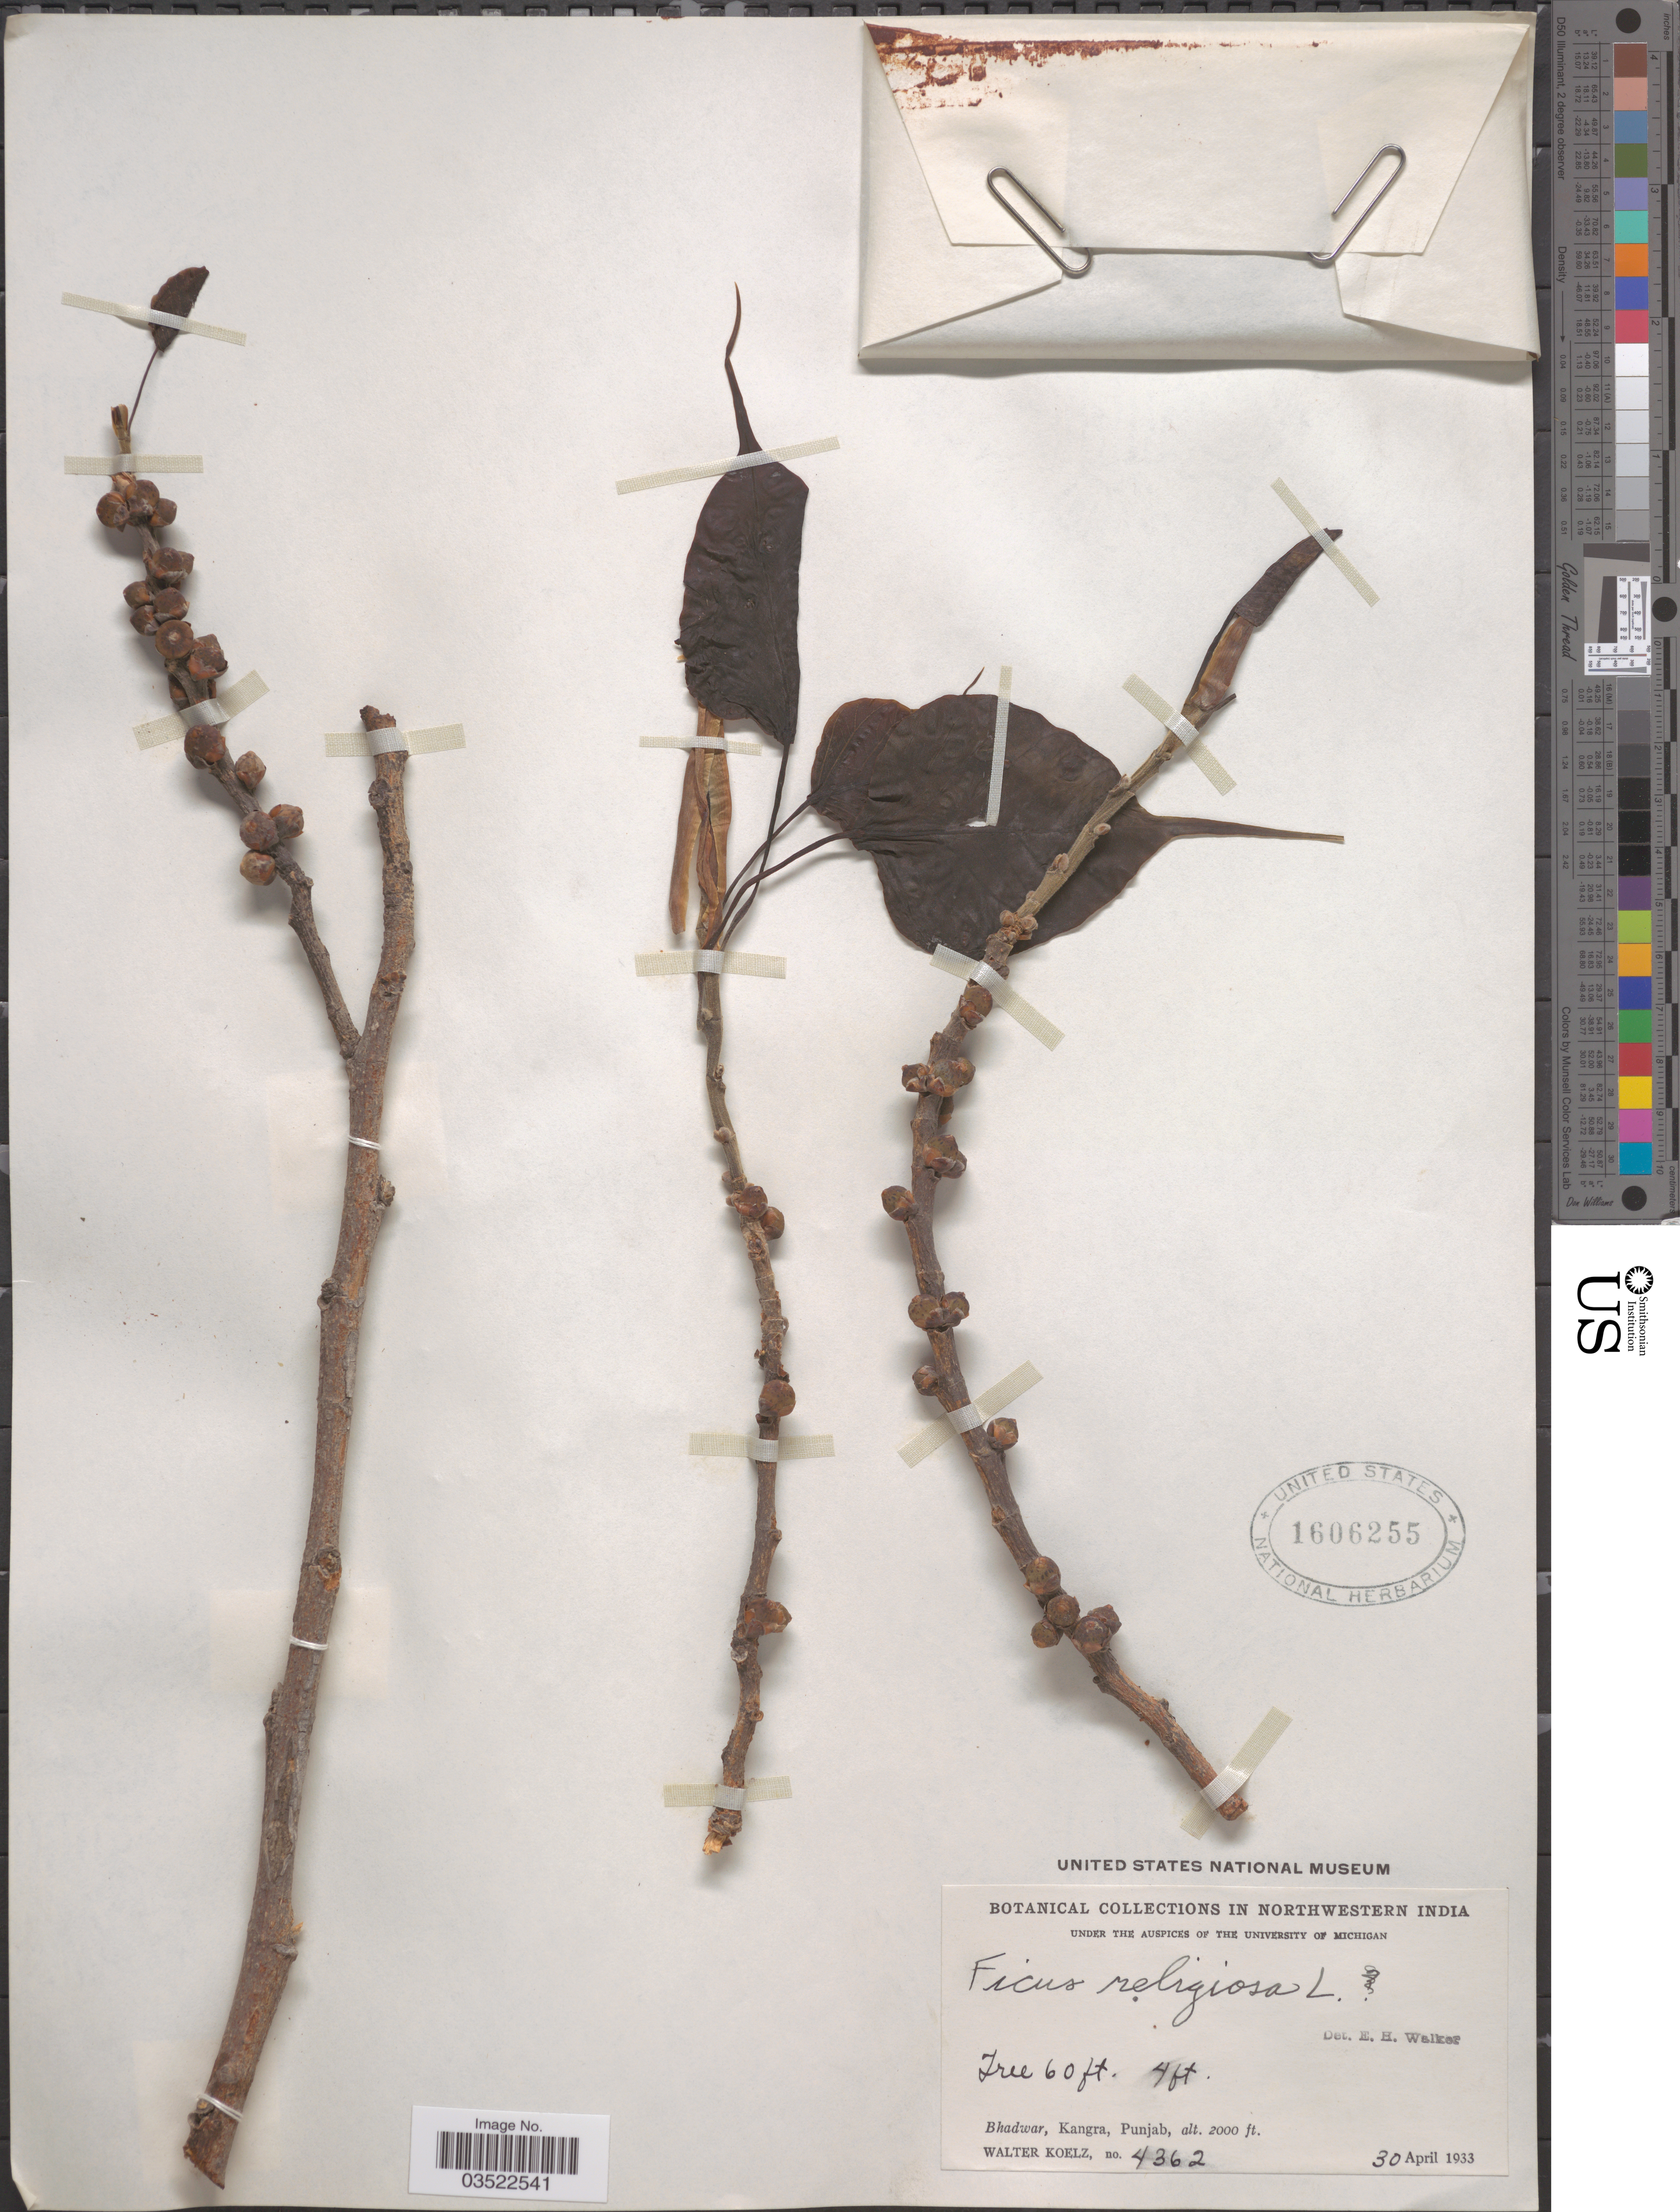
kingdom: Plantae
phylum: Tracheophyta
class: Magnoliopsida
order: Rosales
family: Moraceae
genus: Ficus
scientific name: Ficus religiosa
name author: L.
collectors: W. N. Koelz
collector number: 4362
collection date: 1933-04-30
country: India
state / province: Punjab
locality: Northwestern India. Bhadwar, Kangra.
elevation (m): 610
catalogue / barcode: US 1606255